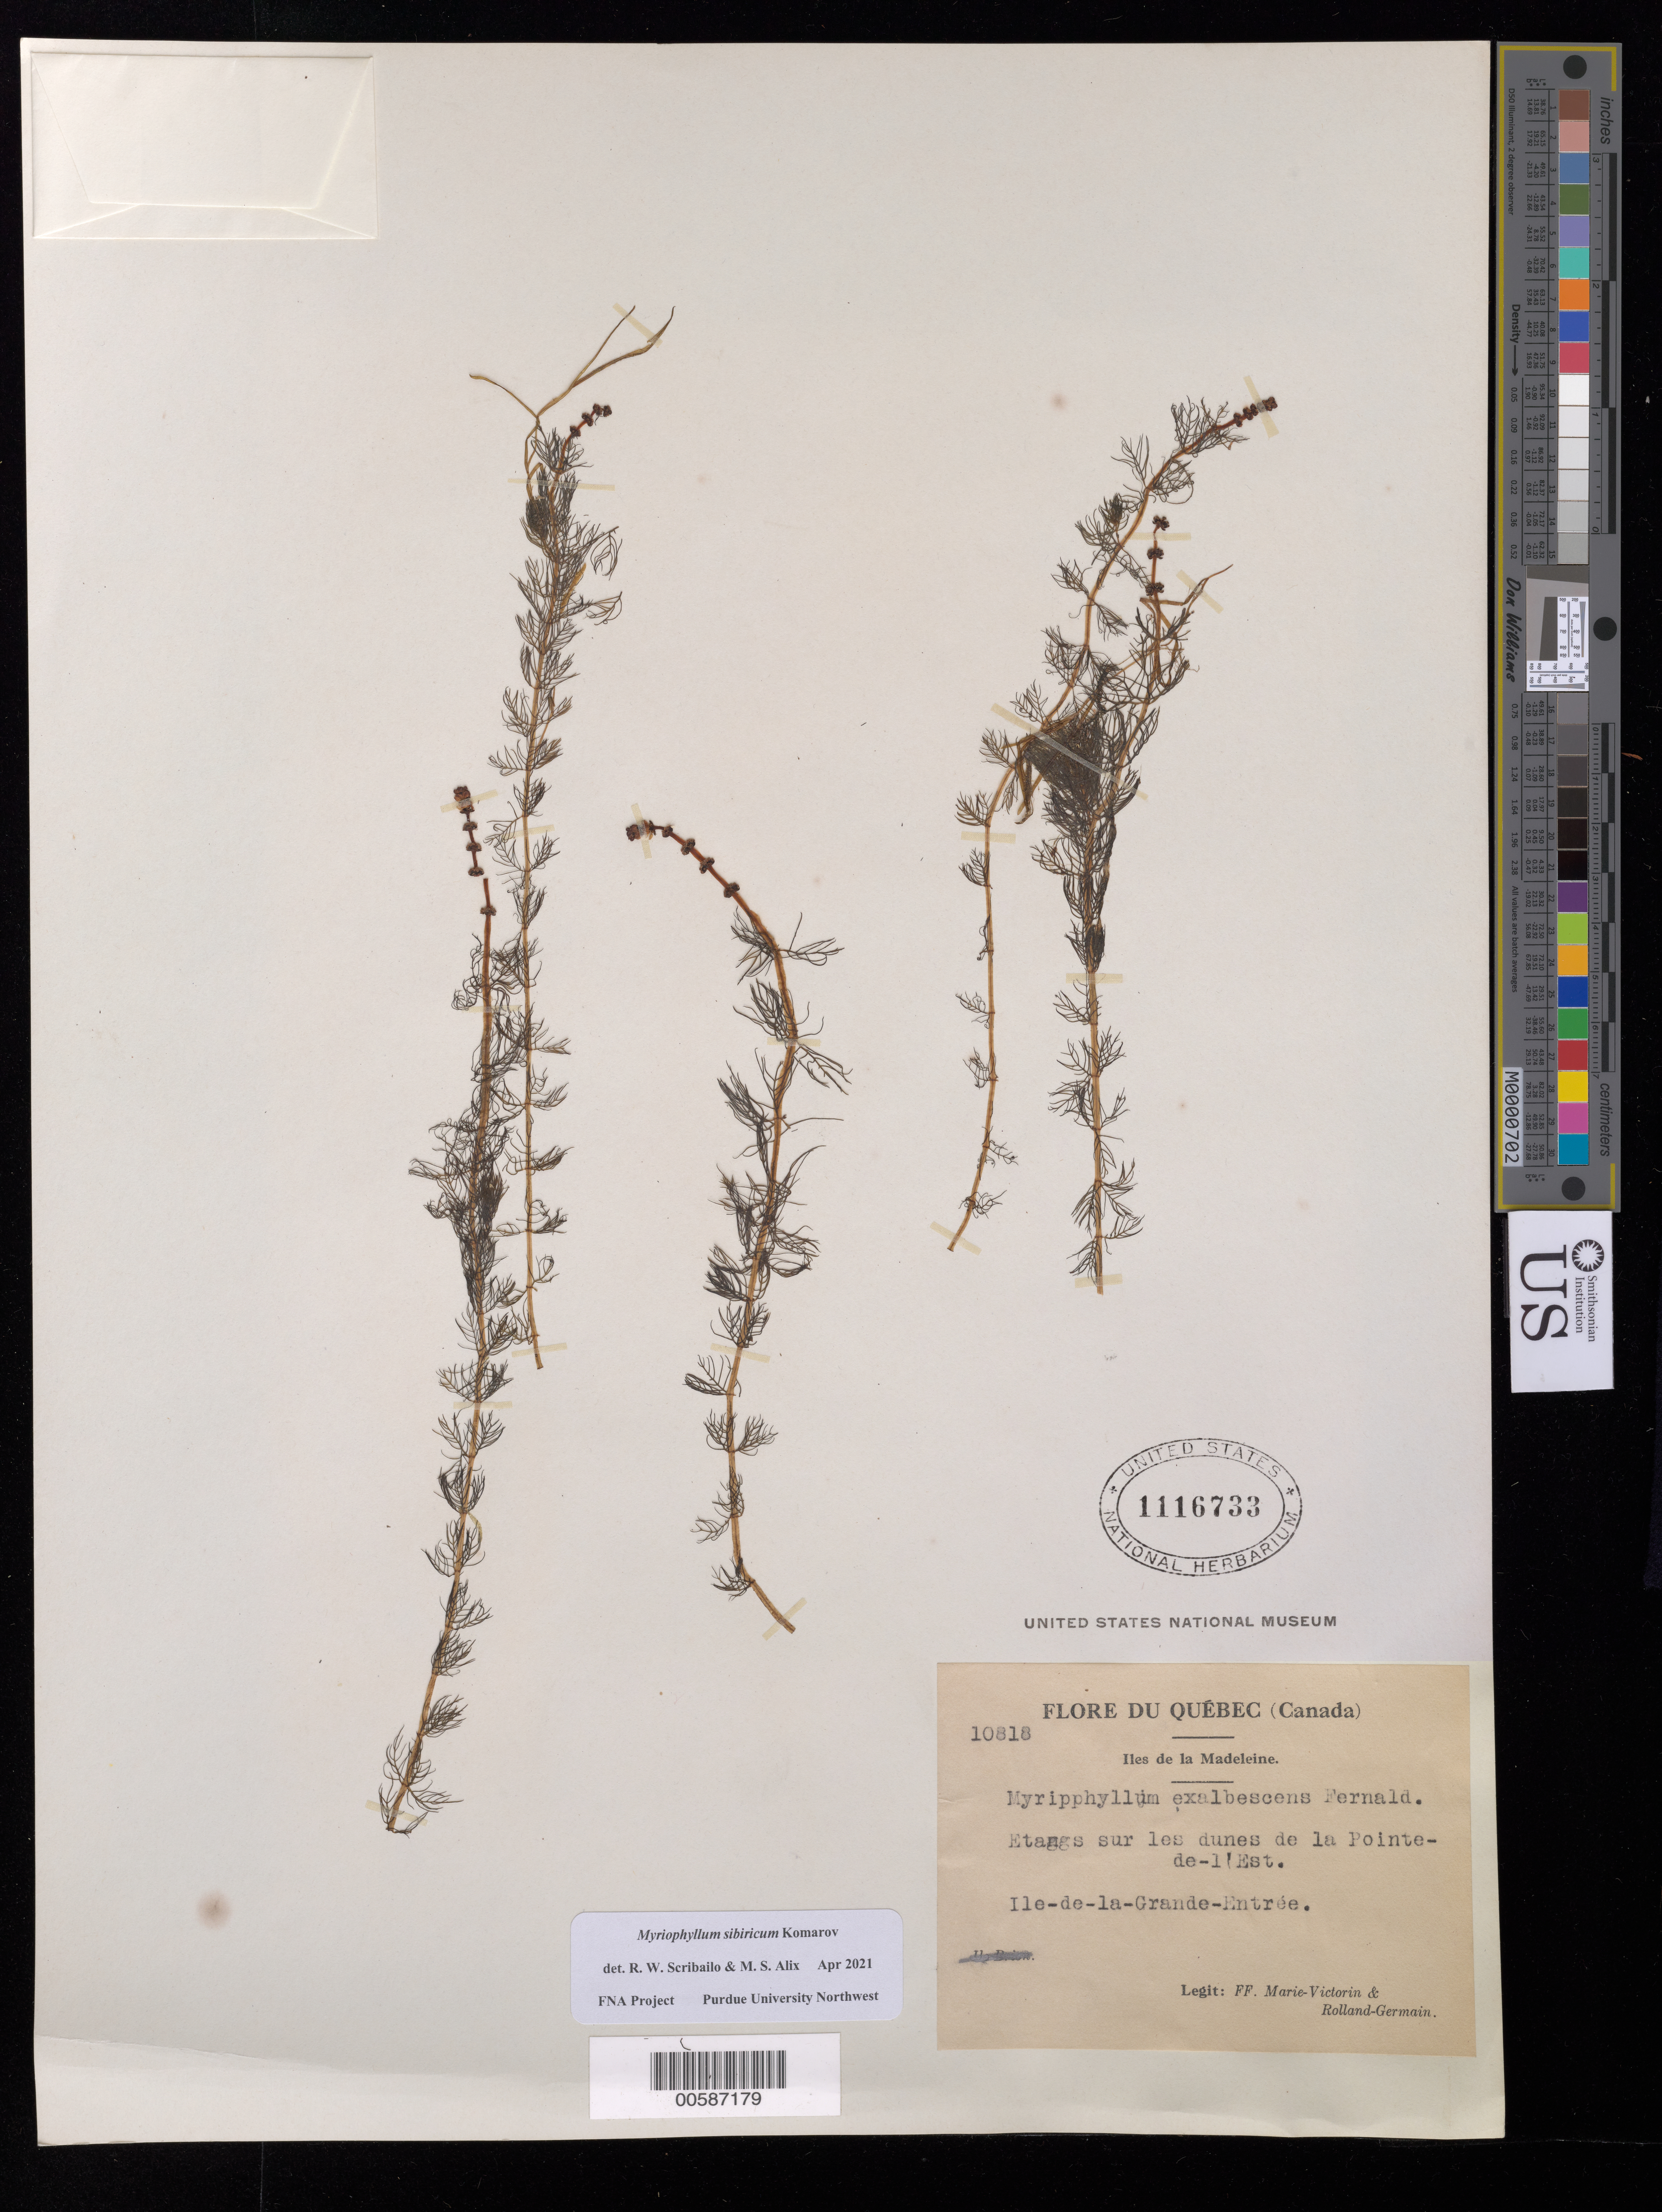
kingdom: Plantae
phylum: Tracheophyta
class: Magnoliopsida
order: Saxifragales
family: Haloragaceae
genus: Myriophyllum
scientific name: Myriophyllum sibiricum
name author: Kom.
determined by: Scribailo, R. W.; Alix, M. S.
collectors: Fr. Marie-Victorin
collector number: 10818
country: Canada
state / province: Quebec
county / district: Les Îles-de-la-Madeleine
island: Ile de la Grande Entrée ?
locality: Pointe de l'Est, Iles de la Madeleine, Ile de la Grande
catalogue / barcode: US 1116733